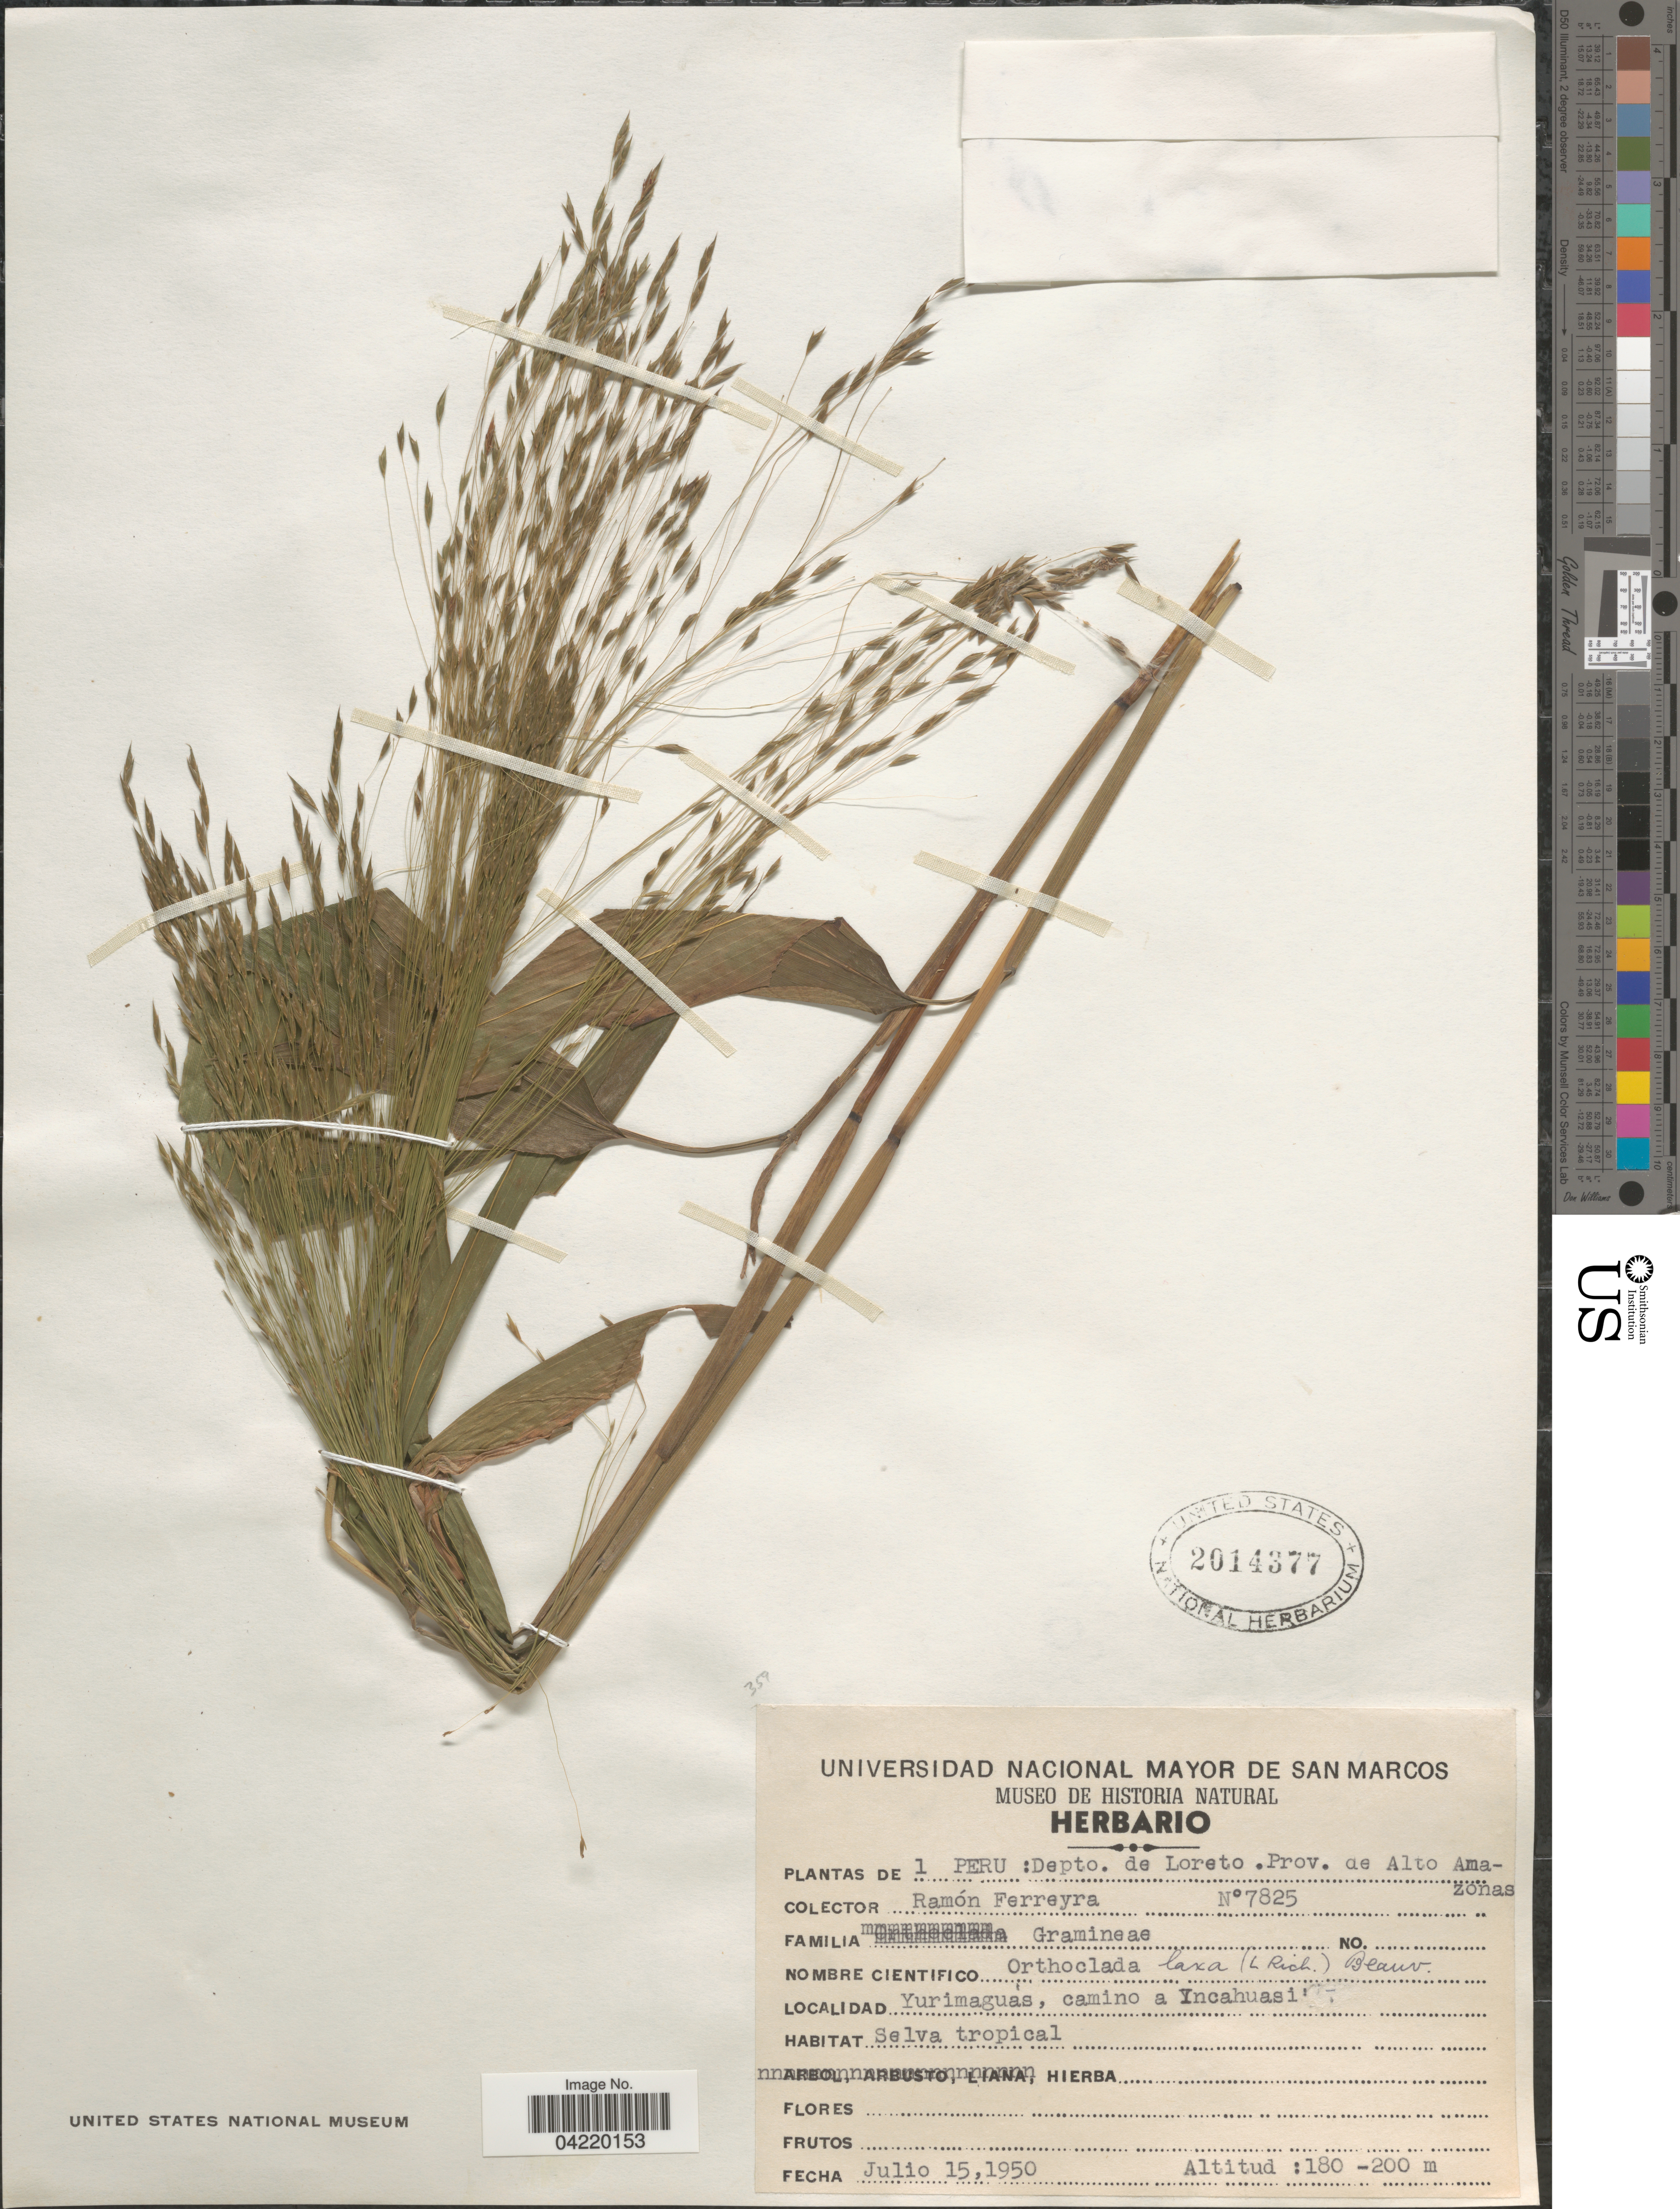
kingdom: Plantae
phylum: Tracheophyta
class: Liliopsida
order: Poales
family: Poaceae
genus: Orthoclada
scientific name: Orthoclada laxa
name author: P. Beauv.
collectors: R. A. Ferreyra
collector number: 7825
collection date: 1950-07-15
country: Peru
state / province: Loreto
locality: Depto. de Loreto. Prov. de Alto Amazonas. Yurimaguas, camino a Yncahuasi.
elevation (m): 180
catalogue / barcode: US 2014377